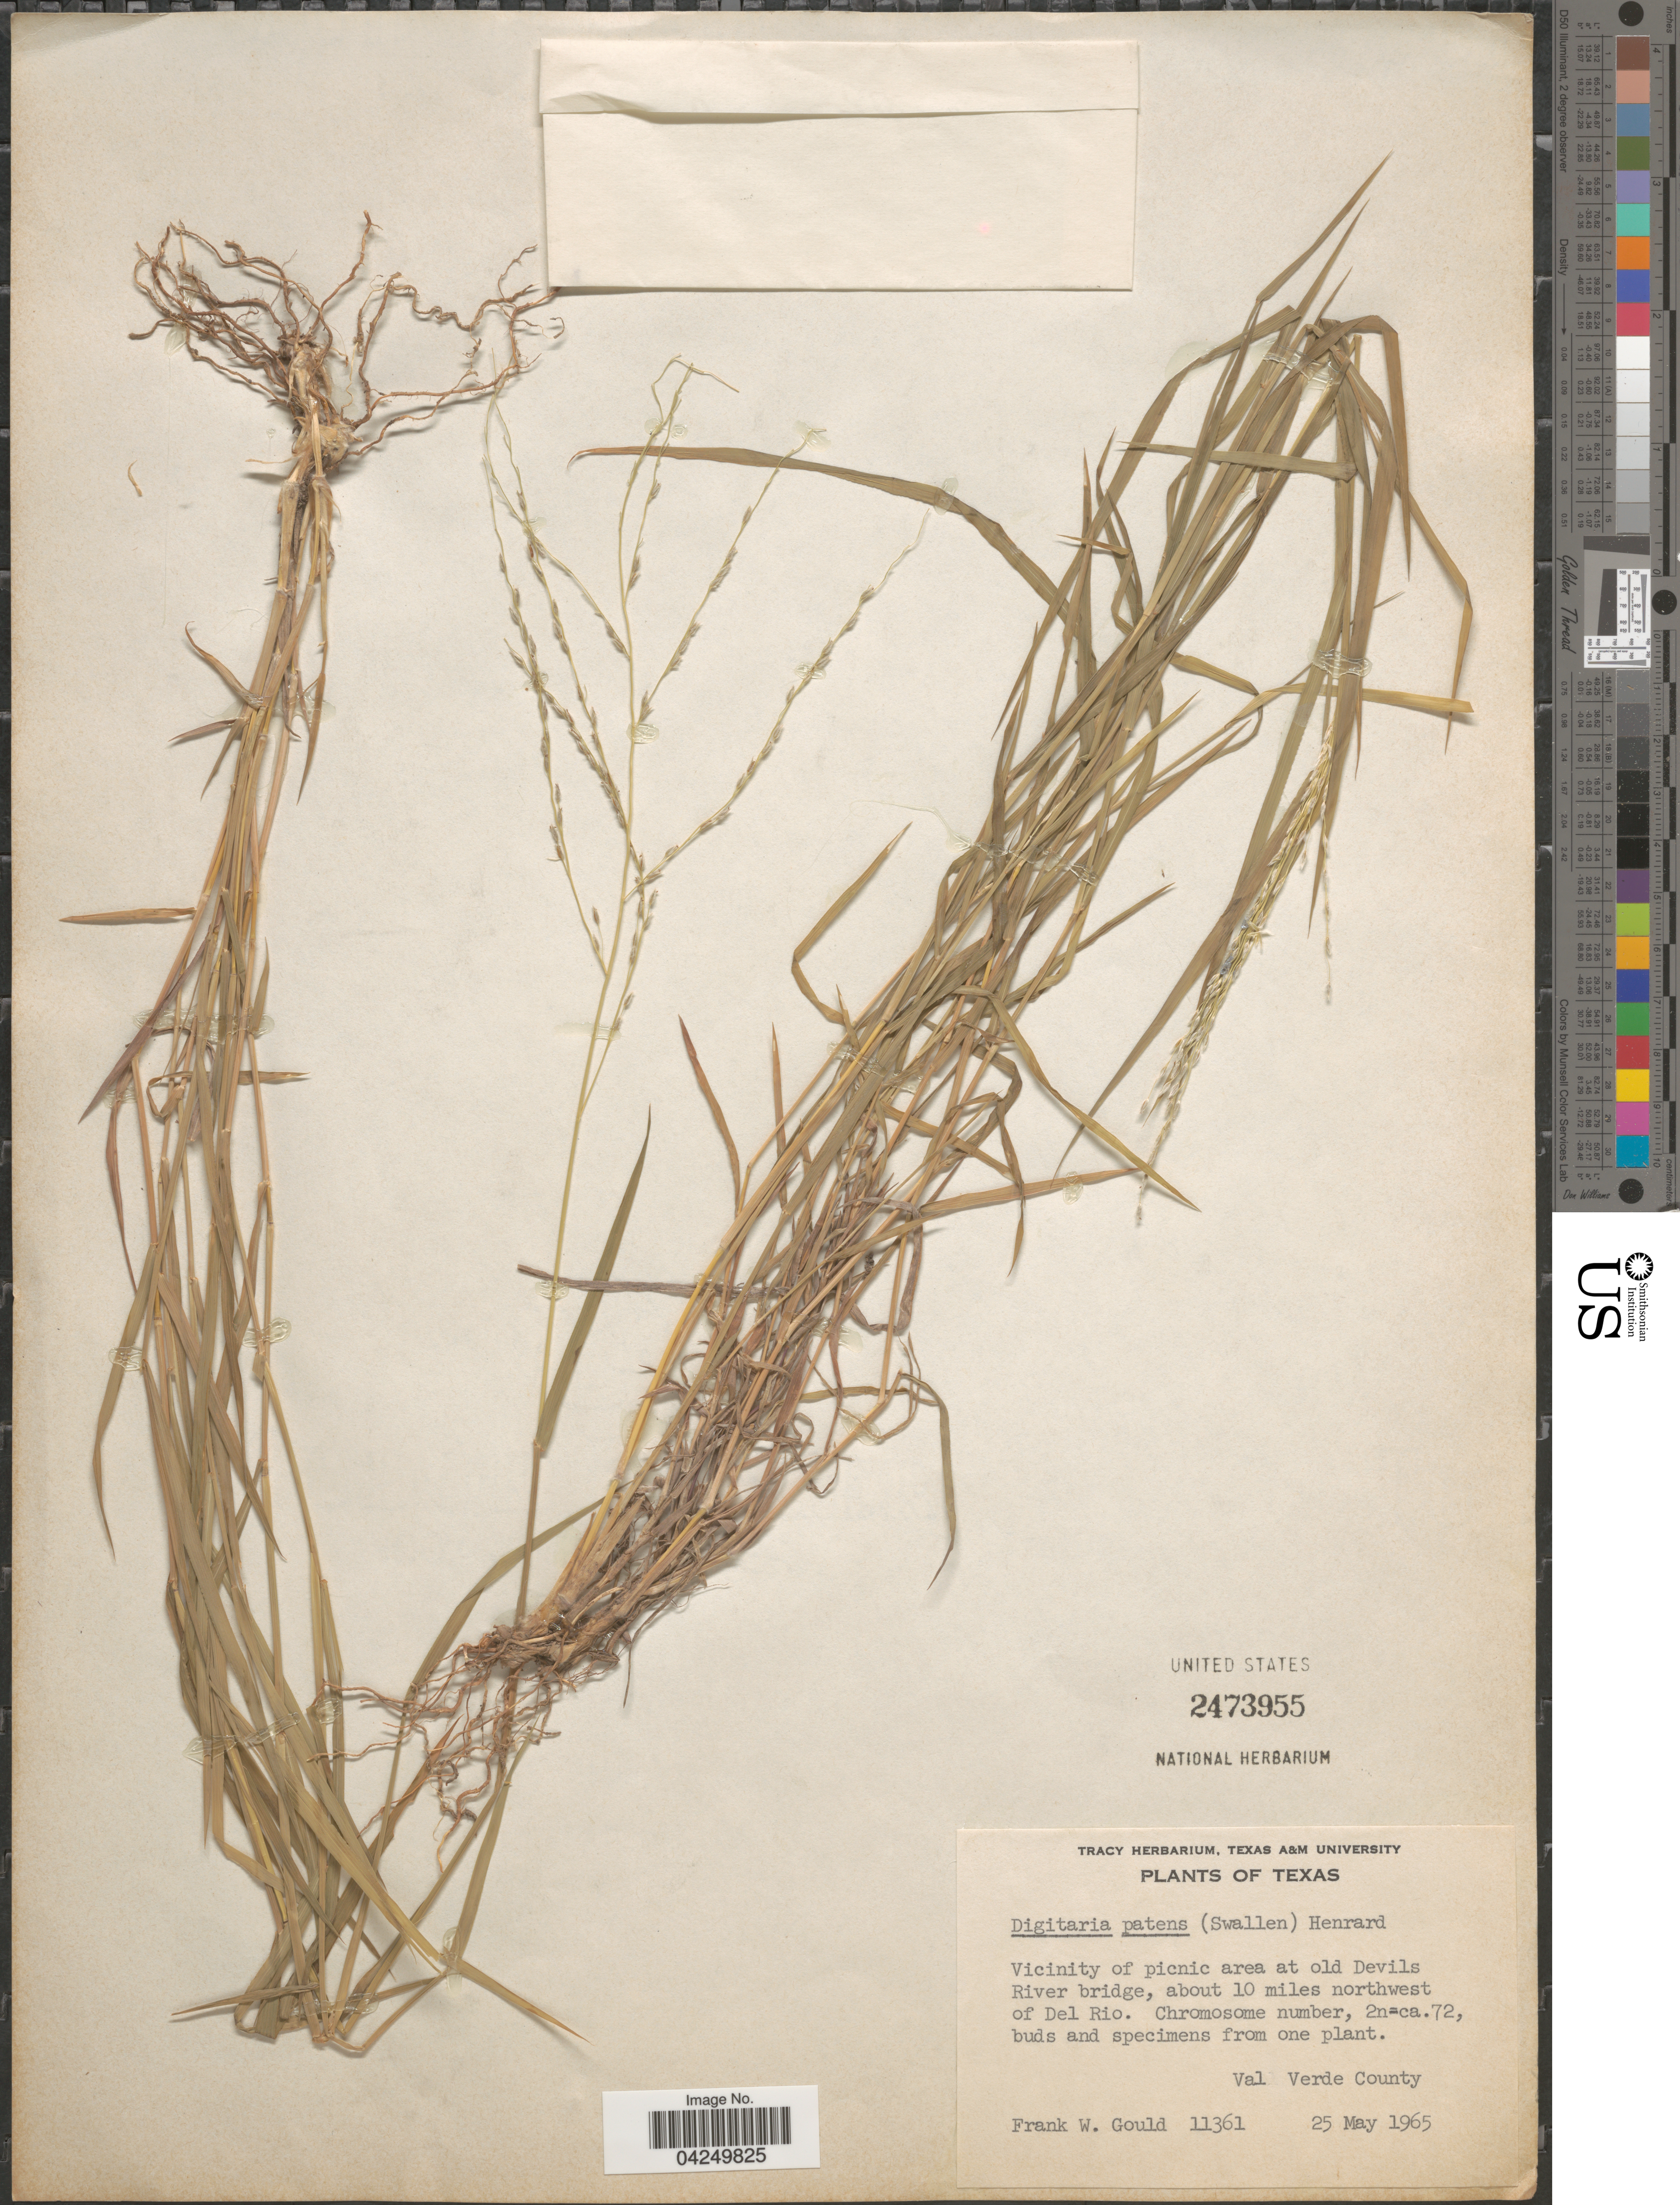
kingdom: Plantae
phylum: Tracheophyta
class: Liliopsida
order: Poales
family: Poaceae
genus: Digitaria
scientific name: Digitaria patens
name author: (Swallen) Henr.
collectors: F. W. Gould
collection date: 1965-05-25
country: United States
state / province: Texas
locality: Vicinity of picnic area at old Devils River bridge, about 10 miles northwest of Del Rio. Val Verde County.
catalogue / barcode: US 2473955